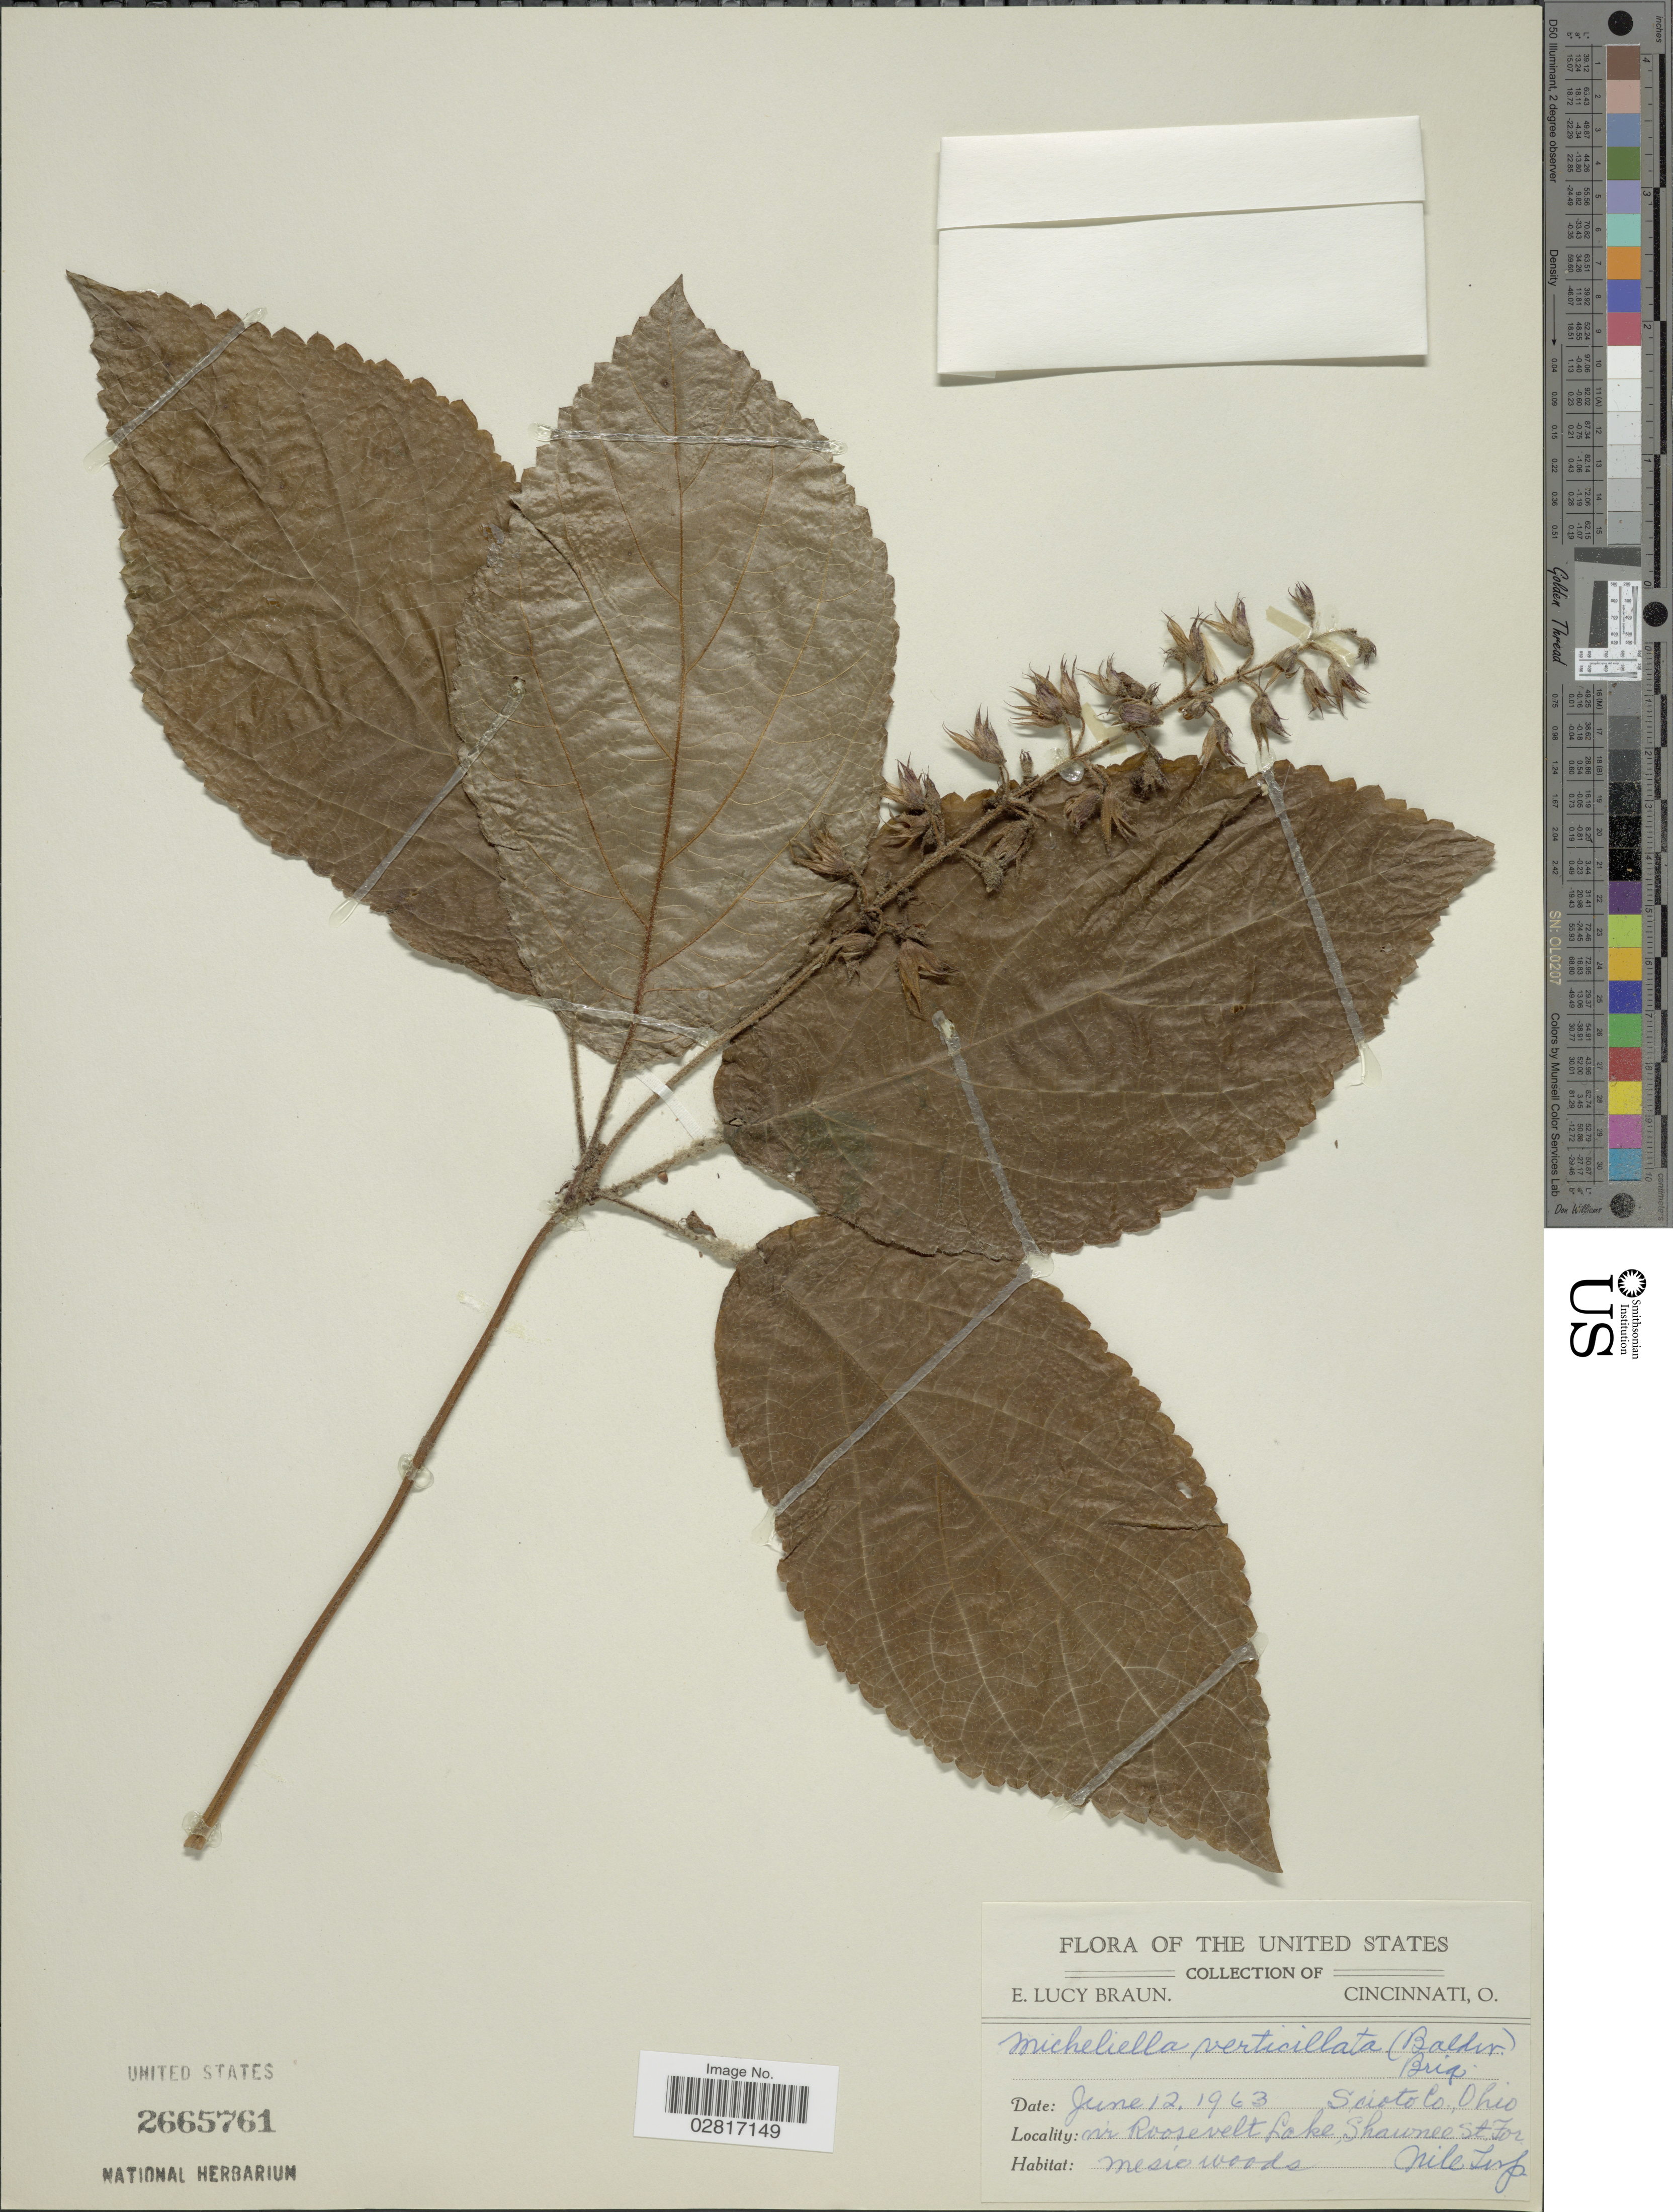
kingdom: Plantae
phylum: Tracheophyta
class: Magnoliopsida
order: Lamiales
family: Lamiaceae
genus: Collinsonia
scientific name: Collinsonia verticillata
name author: Baldwin ex Elliott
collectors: E. L. Braun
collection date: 1963-06-12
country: United States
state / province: Ohio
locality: Scioto Co., nr Roosevelt Lake, Shawnee St. For., Nile Twp.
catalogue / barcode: US 2665761